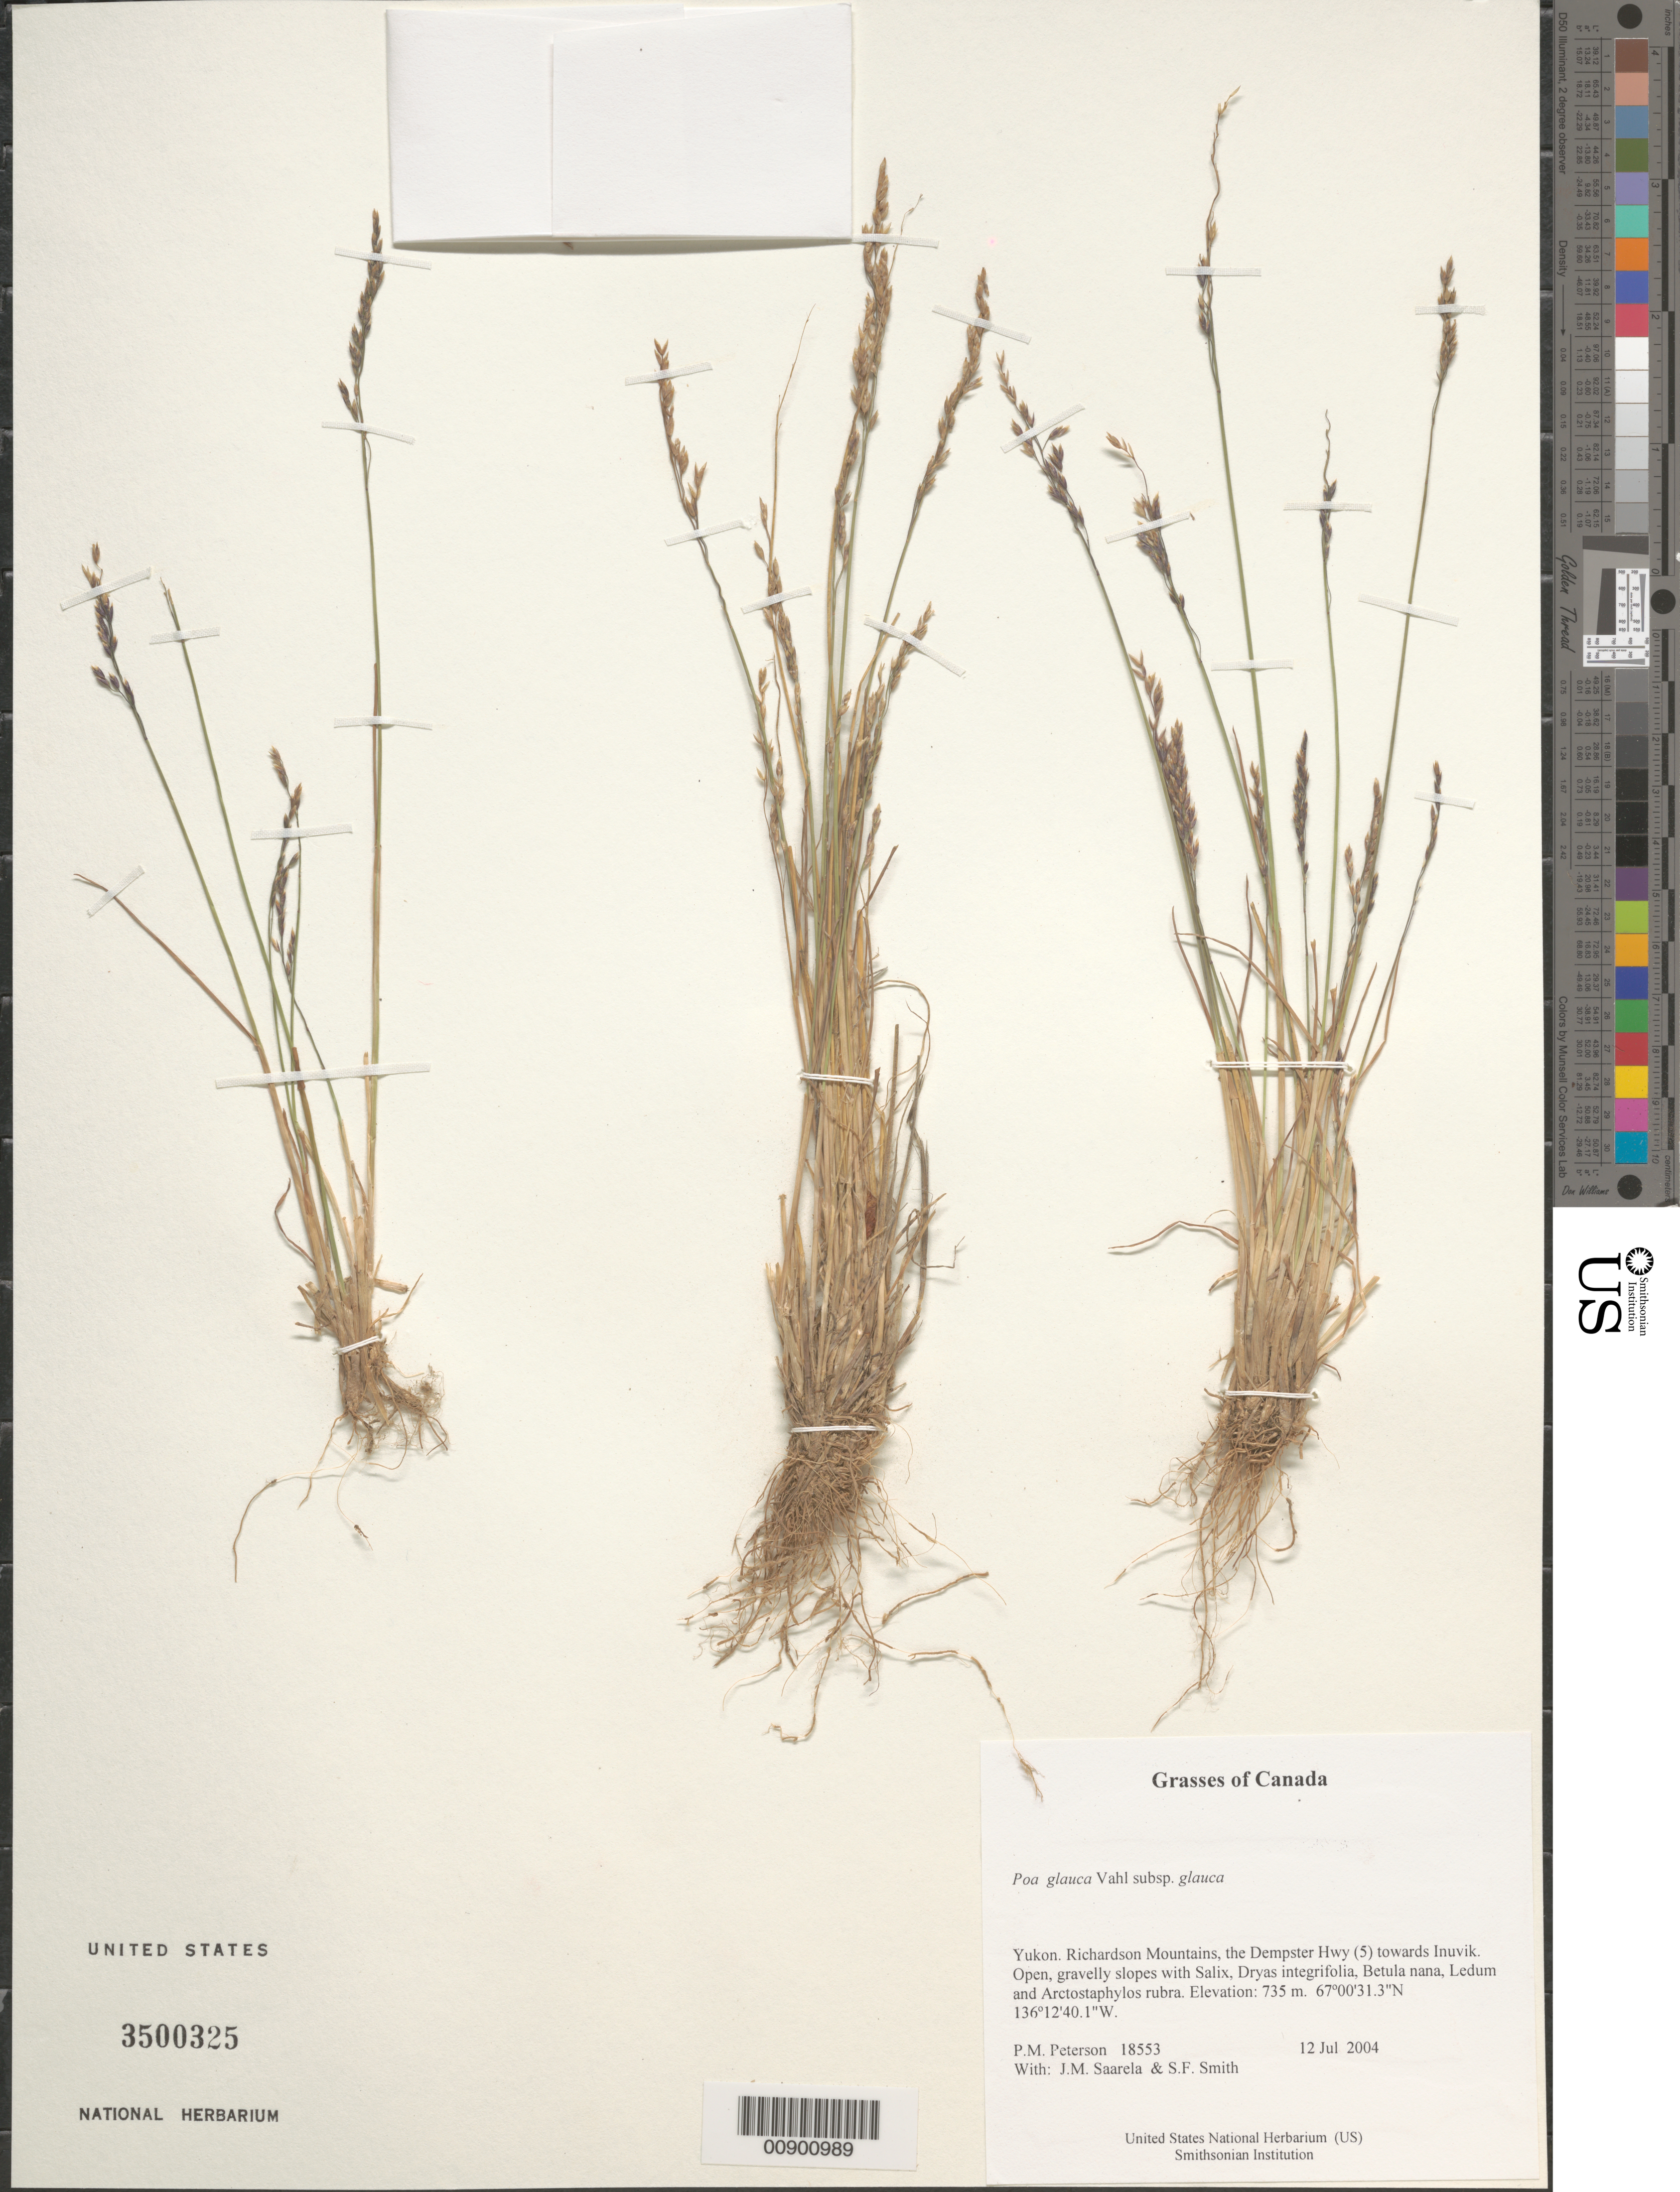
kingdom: Plantae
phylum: Tracheophyta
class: Liliopsida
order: Poales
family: Poaceae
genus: Poa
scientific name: Poa glauca subsp. glauca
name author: Vahl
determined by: Soreng, Robert J., Research Associate (BOT), Smithsonian Institution - National Museum of Natural History (UNITED STATES)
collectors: P. M. Peterson, J. Saarela & S.F. Smith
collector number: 18553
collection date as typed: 12 Jul 2004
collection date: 2004-07-12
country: Canada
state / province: Yukon Territory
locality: Richardson Mountains, the Dempster Hwy (5) towards Inuvik. Open, gravelly slopes with Salix, Dryas integrifolia, Betula nana, Ledum and Arctostaphylos rubra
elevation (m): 735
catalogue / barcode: US 3500325